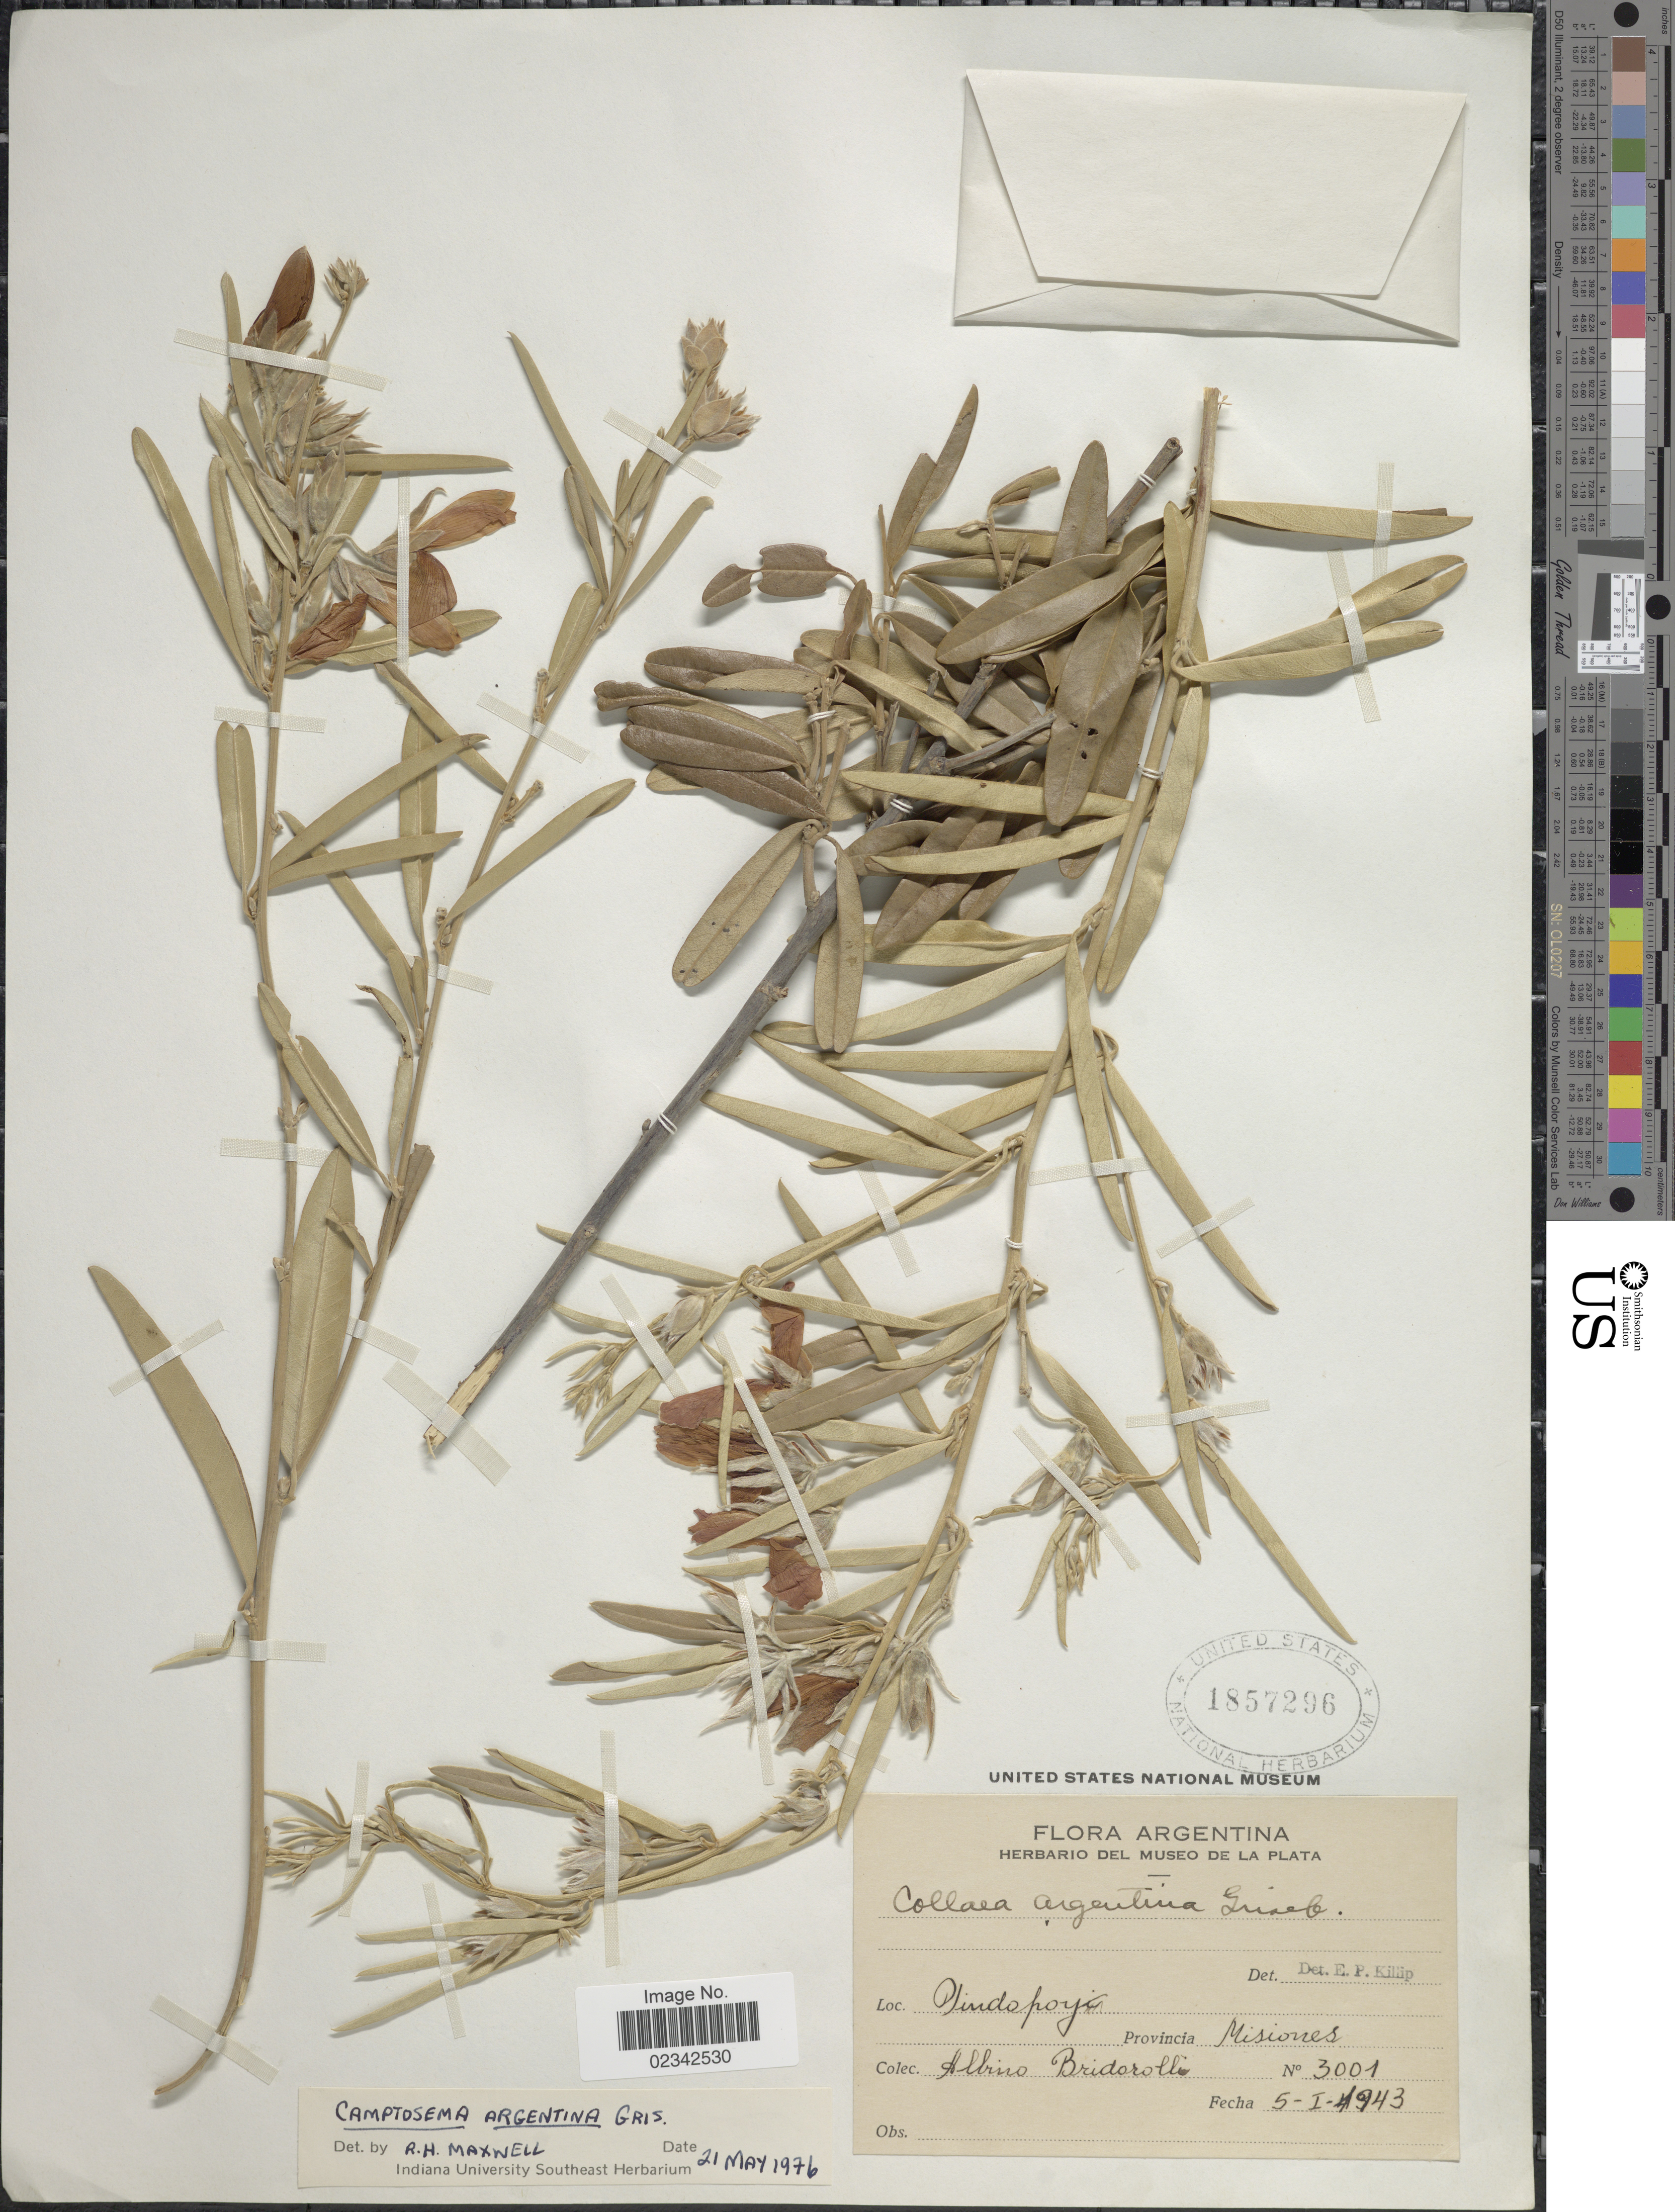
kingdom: Plantae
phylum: Tracheophyta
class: Magnoliopsida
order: Fabales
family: Fabaceae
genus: Collaea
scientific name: Collaea argentina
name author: Griseb.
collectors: A. Bridorolli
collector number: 3001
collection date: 1943-01-05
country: Argentina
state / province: Misiones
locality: Pindapoy.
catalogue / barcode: US 1857296